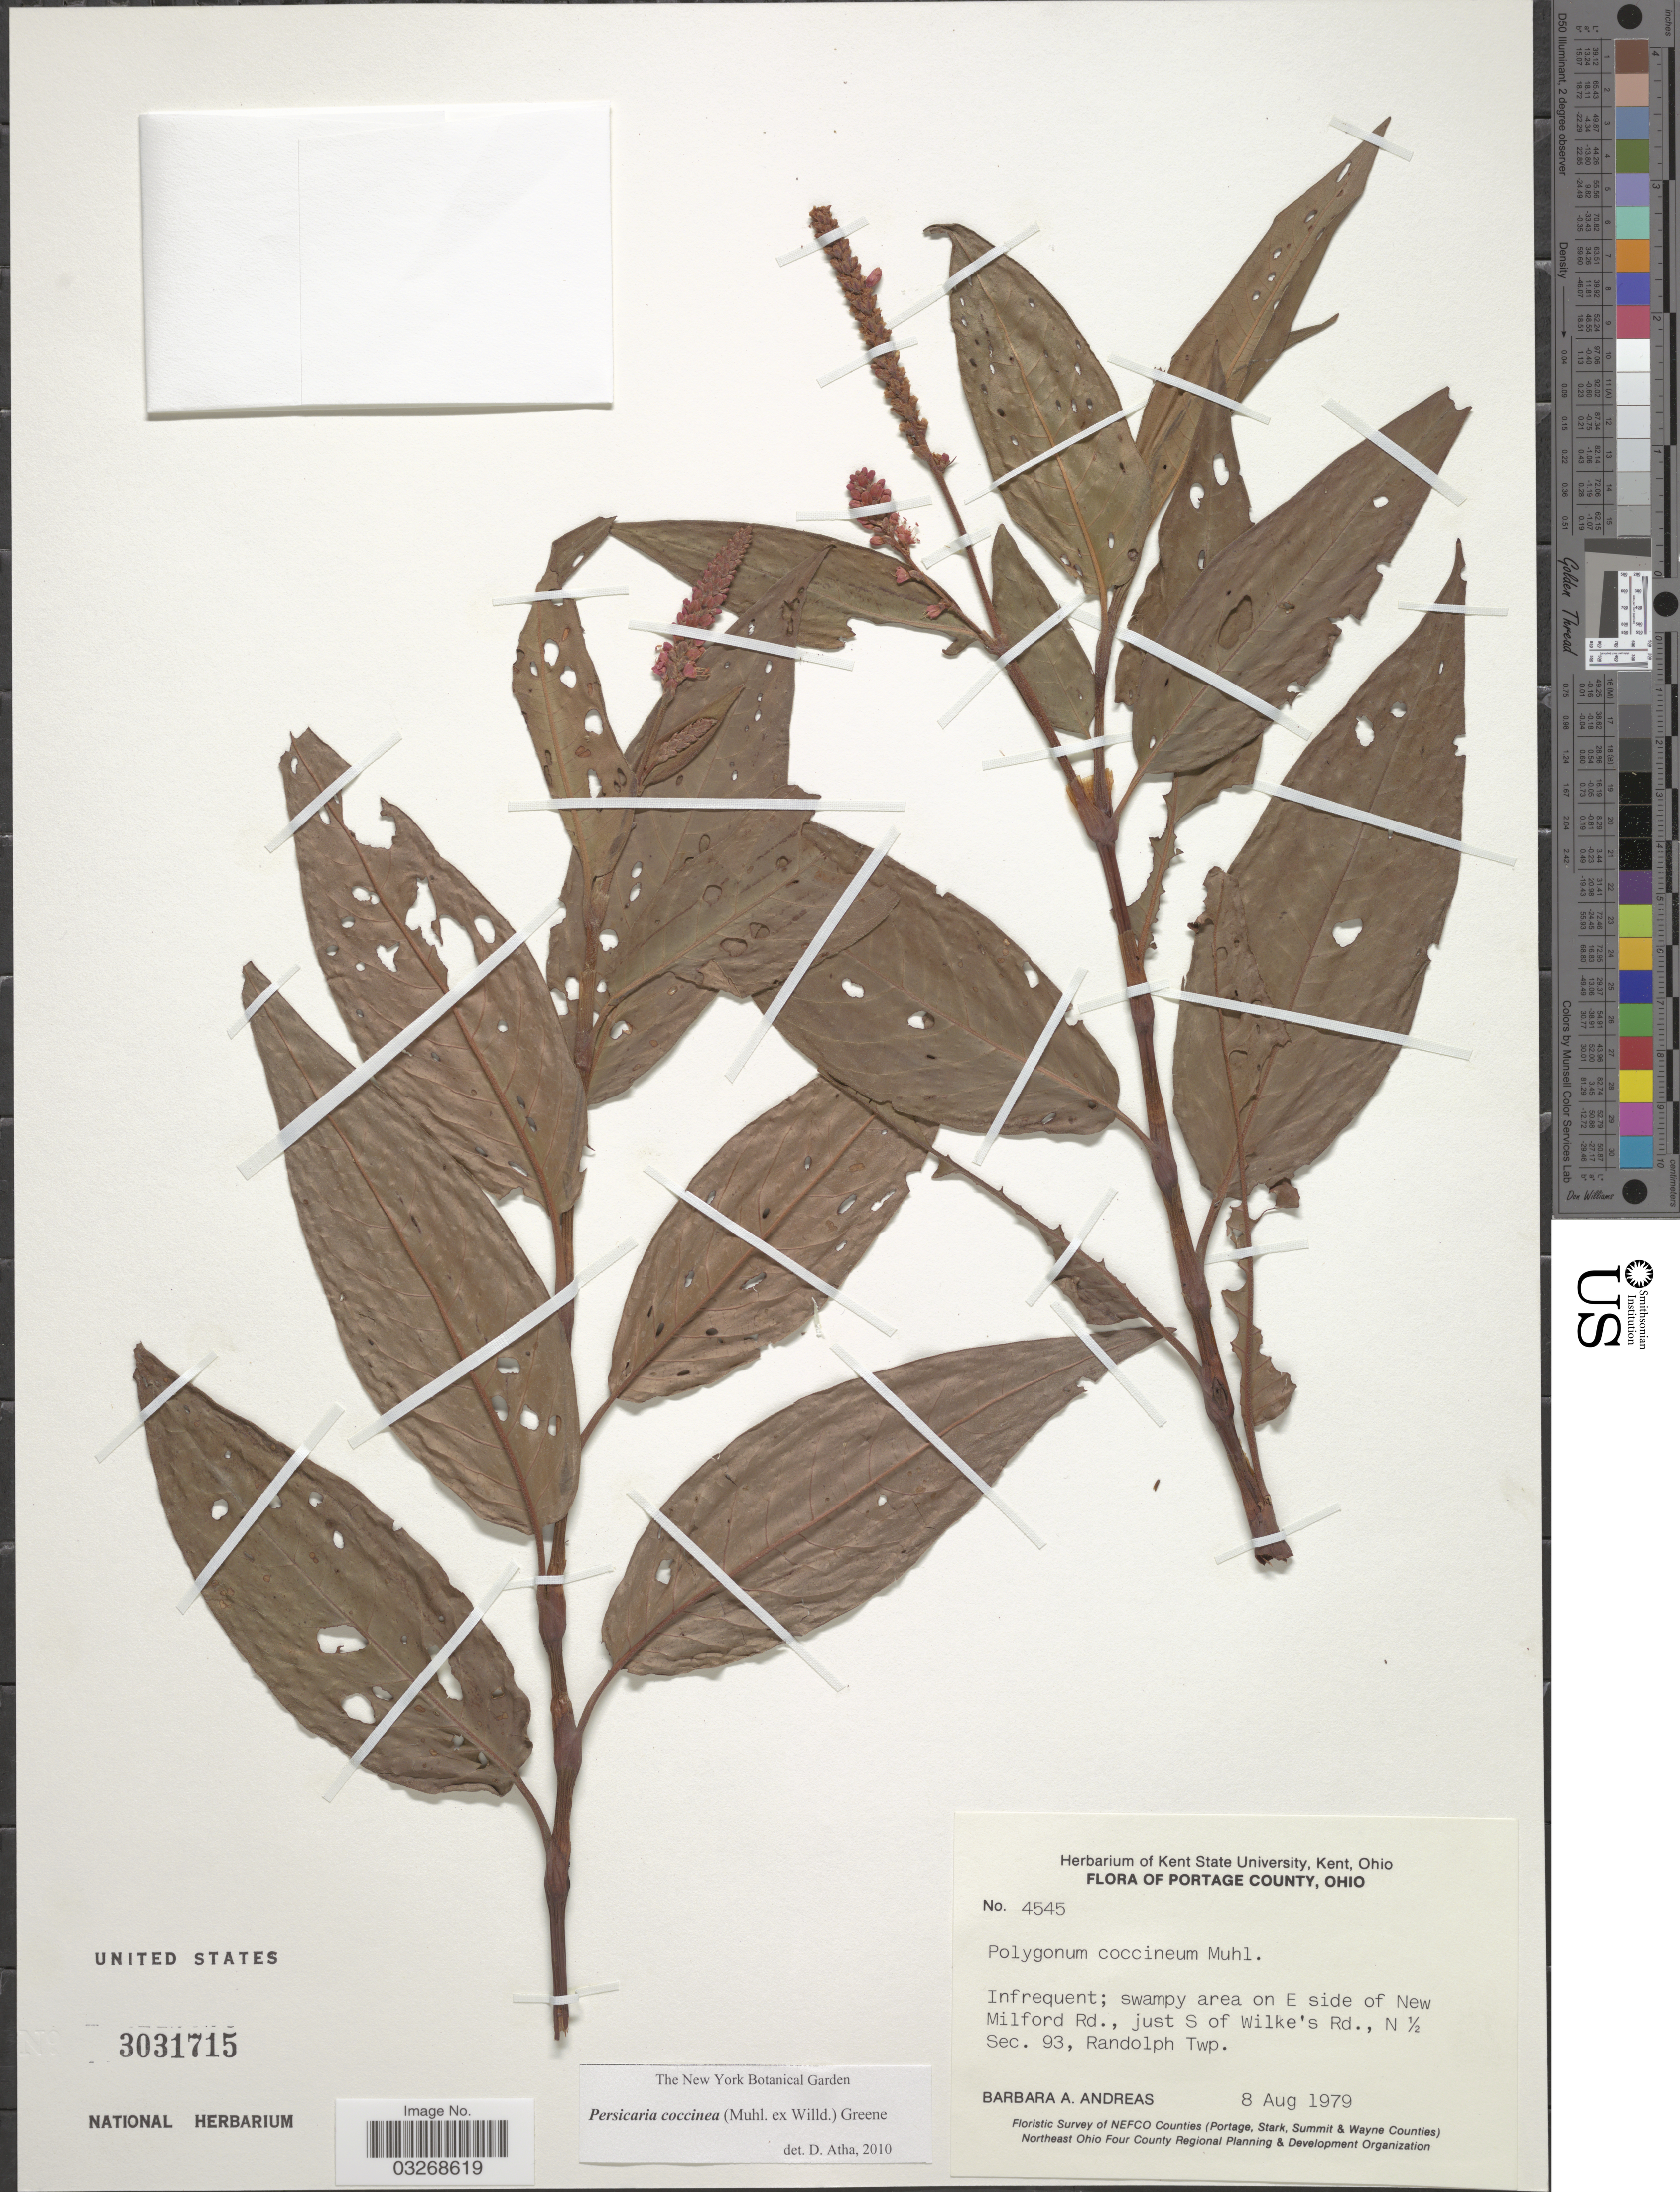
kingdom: Plantae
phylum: Tracheophyta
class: Magnoliopsida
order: Caryophyllales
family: Polygonaceae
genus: Persicaria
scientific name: Persicaria coccinea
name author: (Muhl. ex Willd.) Greene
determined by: Atha, D. E.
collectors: B. A. Andreas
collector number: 4545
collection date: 1979-08-08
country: United States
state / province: Ohio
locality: Portage County. Swampy area on E side of new Milford Rd., just S of Wilke's Rd., N ½ Sec. 93, Randolph Twp.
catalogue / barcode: US 3031715